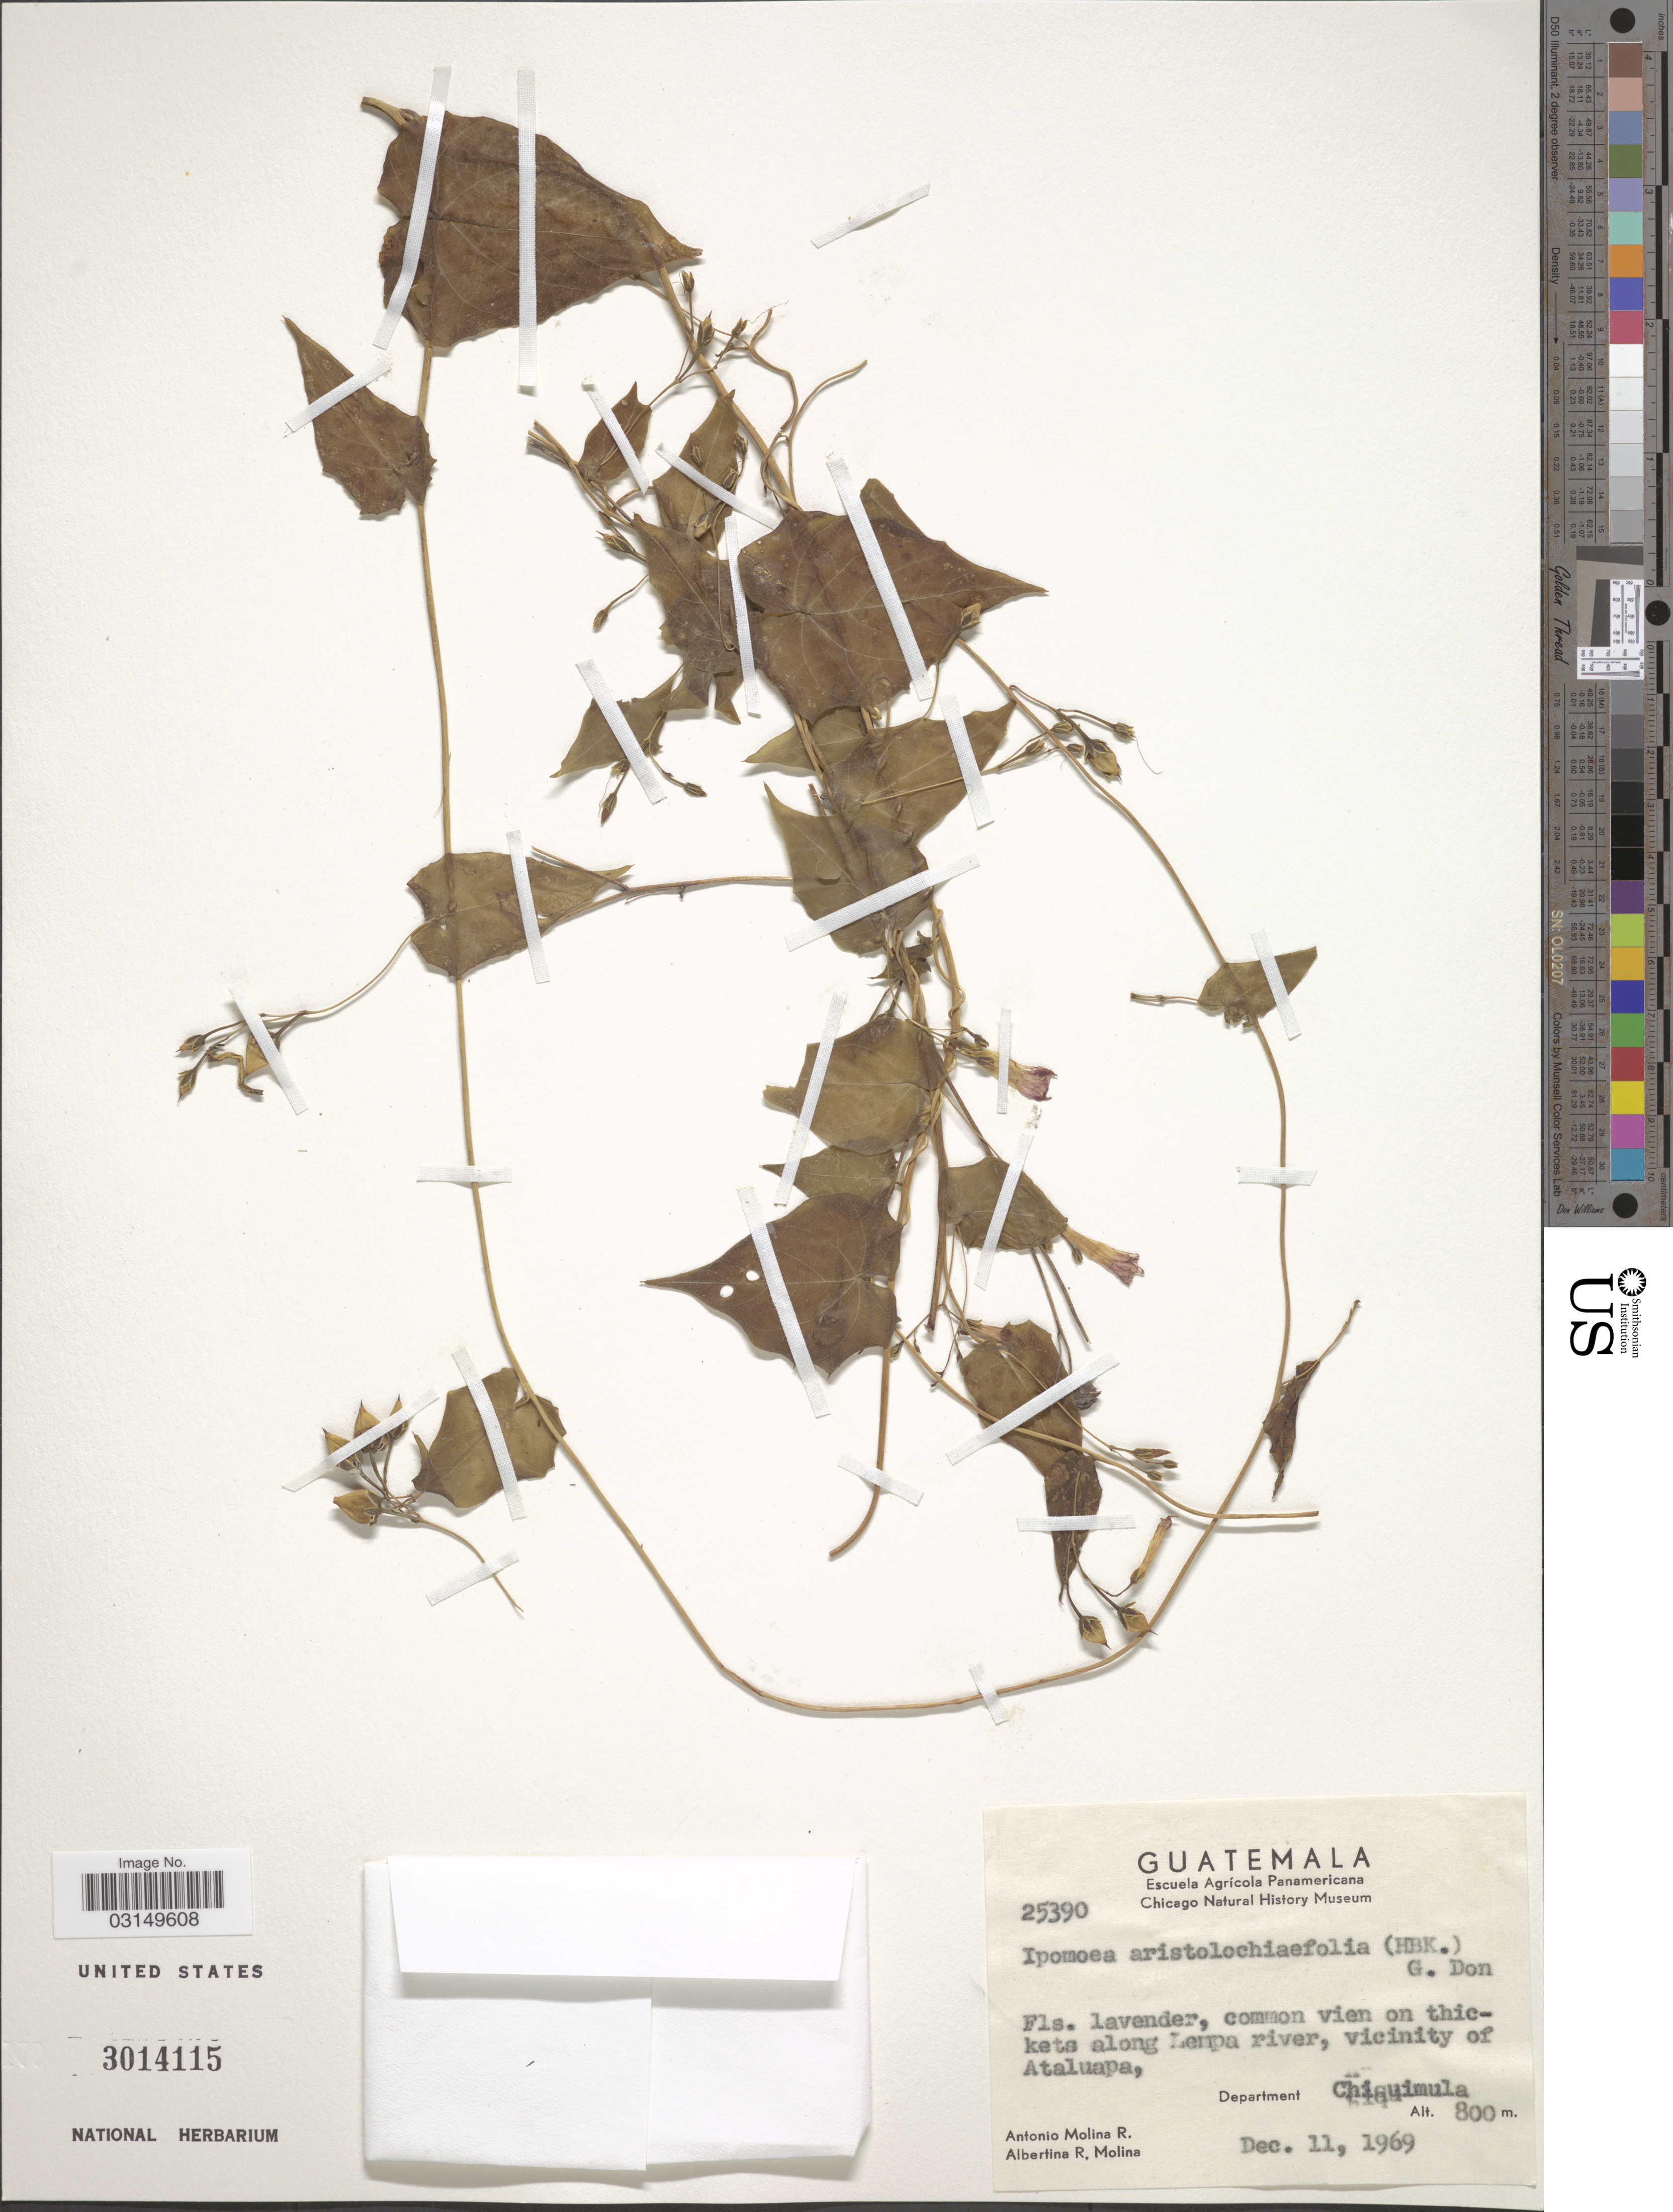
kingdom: Plantae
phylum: Tracheophyta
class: Magnoliopsida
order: Solanales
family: Convolvulaceae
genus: Ipomoea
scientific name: Ipomoea aristolochiifolia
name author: G. Don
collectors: A. Molina R. & A. R. Molina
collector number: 25390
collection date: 1969-12-11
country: Guatemala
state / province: Chiquimula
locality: Common vien on thickets along Lempa river, vicinity of Ataluapa, Department Chiquimula.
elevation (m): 800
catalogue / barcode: US 3014115